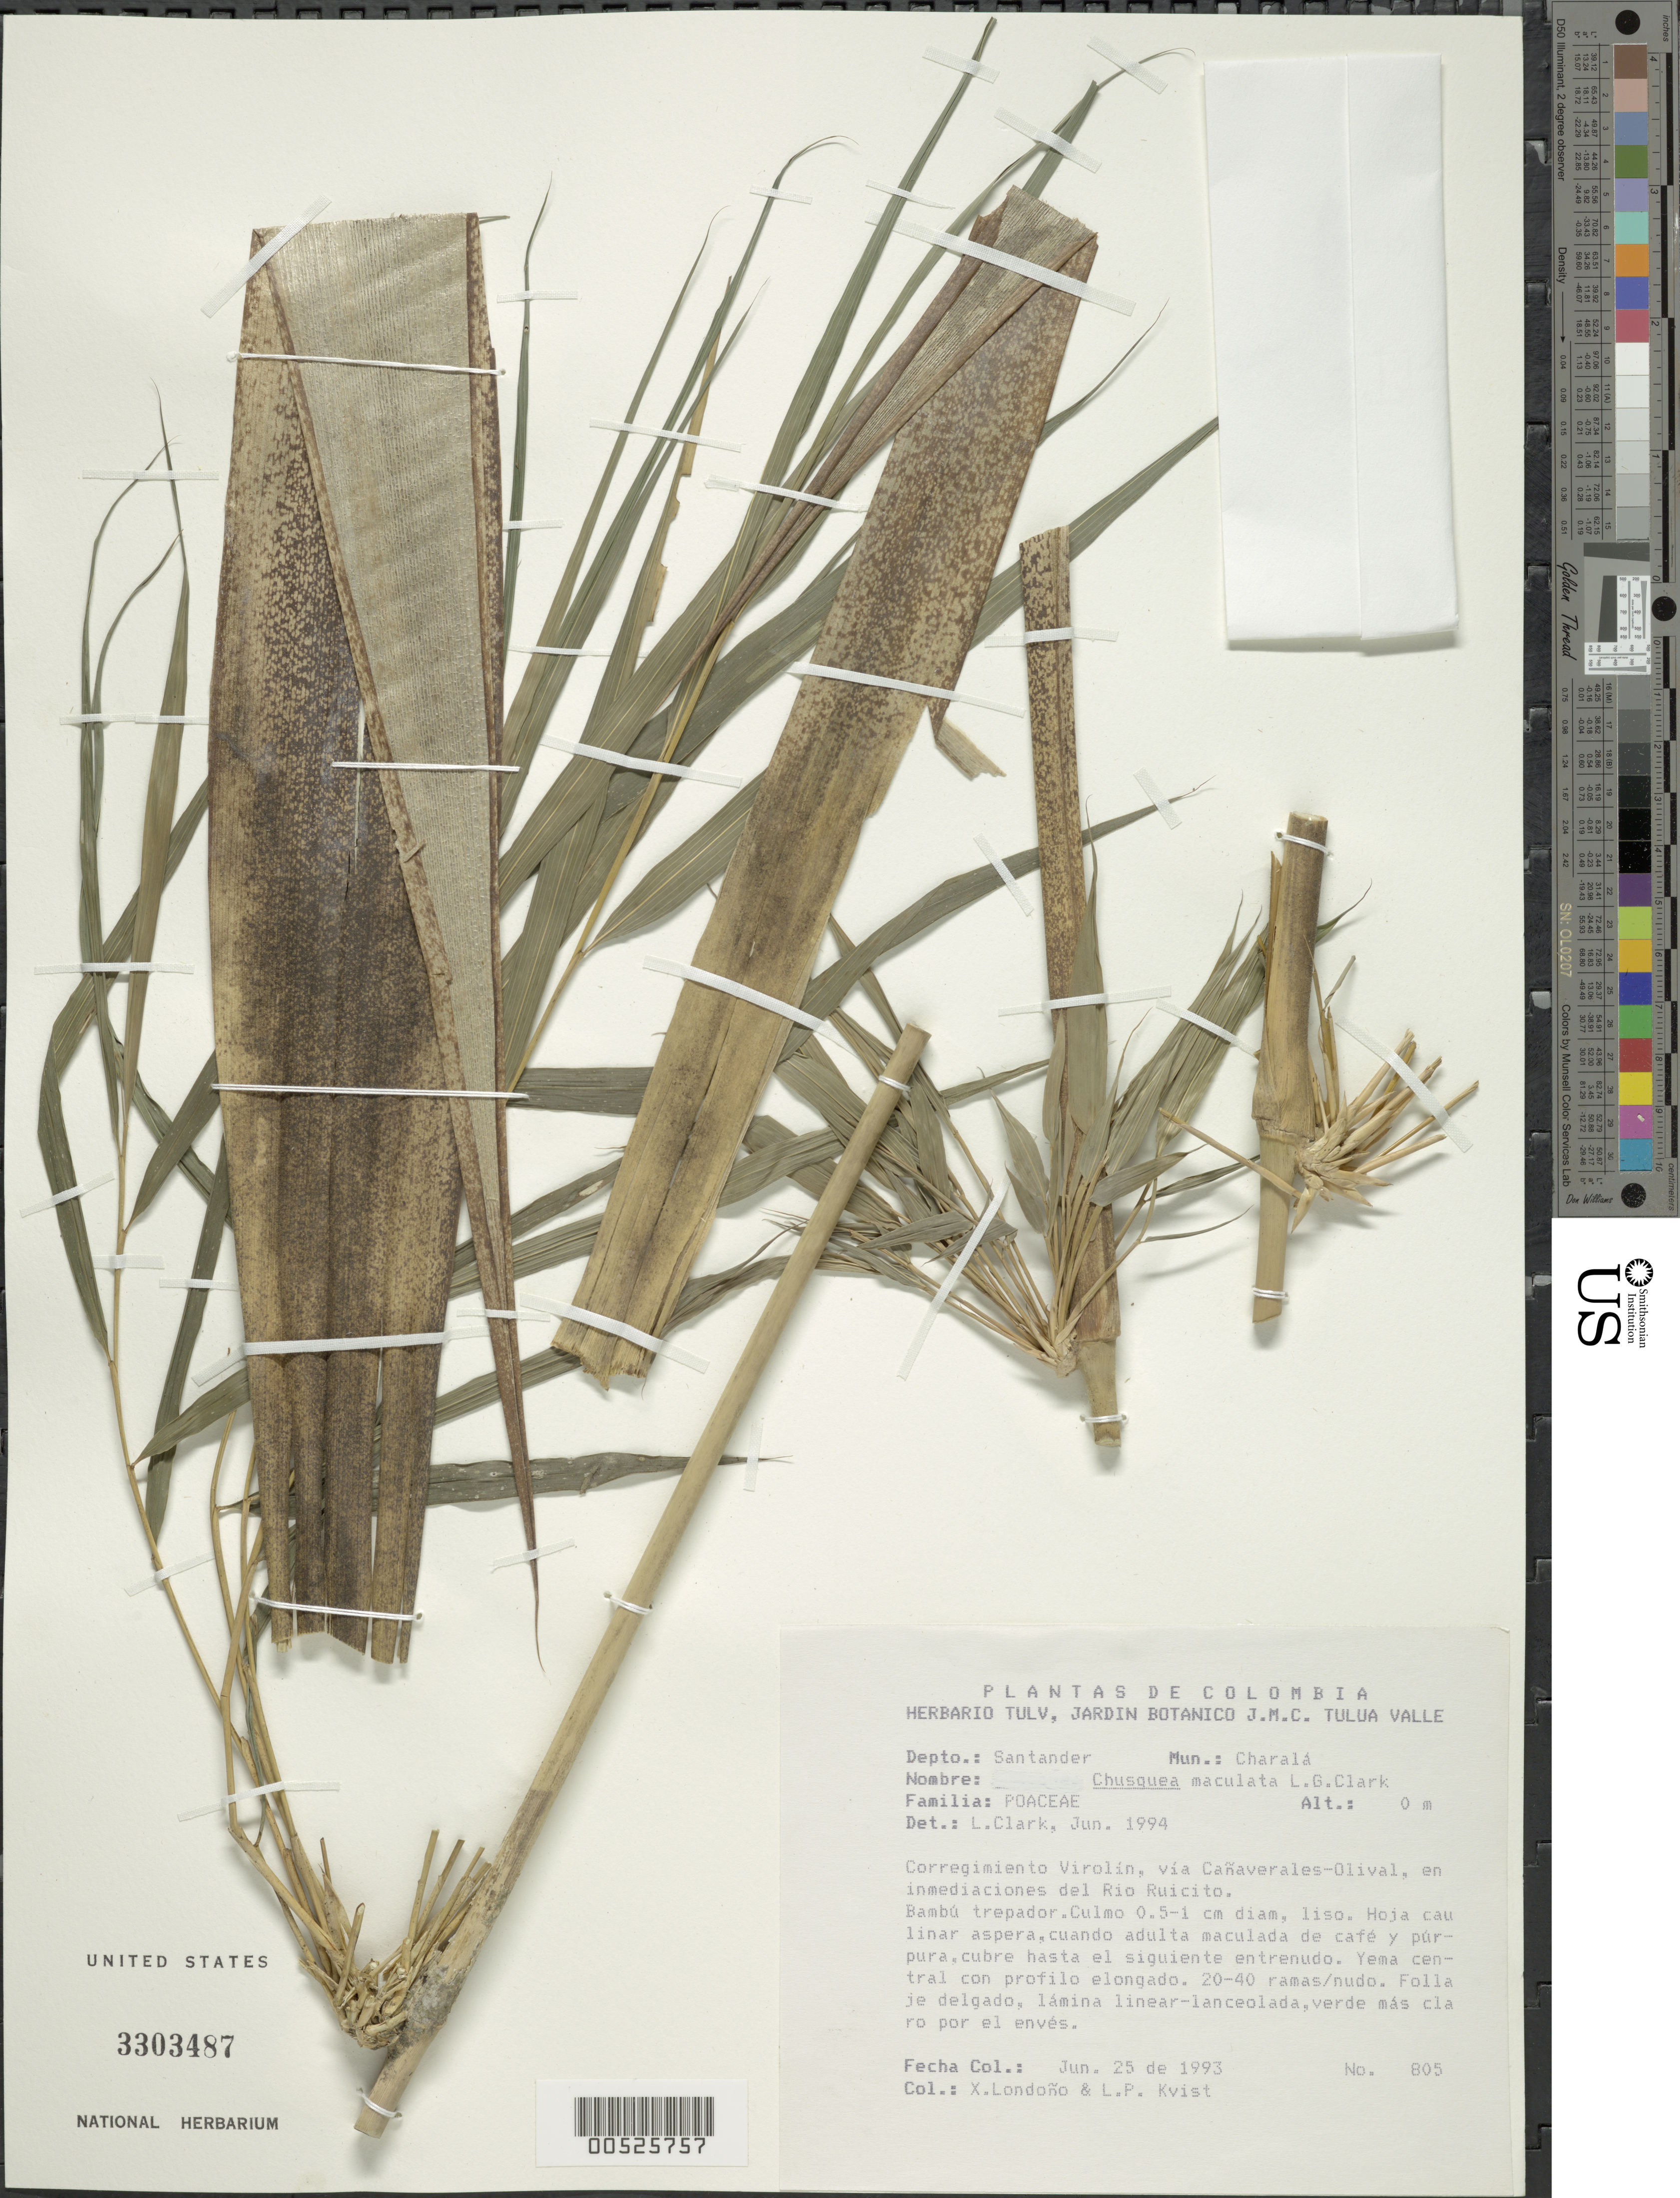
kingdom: Plantae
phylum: Tracheophyta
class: Liliopsida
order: Poales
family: Poaceae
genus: Chusquea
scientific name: Chusquea maculata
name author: L.G. Clark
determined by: Clark, Lynn G., (ISC), Iowa State University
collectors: X. Londoño & L. P. Kvist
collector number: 805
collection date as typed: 25 Jun 1993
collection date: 1993-06-25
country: Colombia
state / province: Santander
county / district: Charalá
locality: Corregimiento Virolin, via Canaverales - Olival, en Inmediaciones del Rio Ruicito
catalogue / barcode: US 3303487